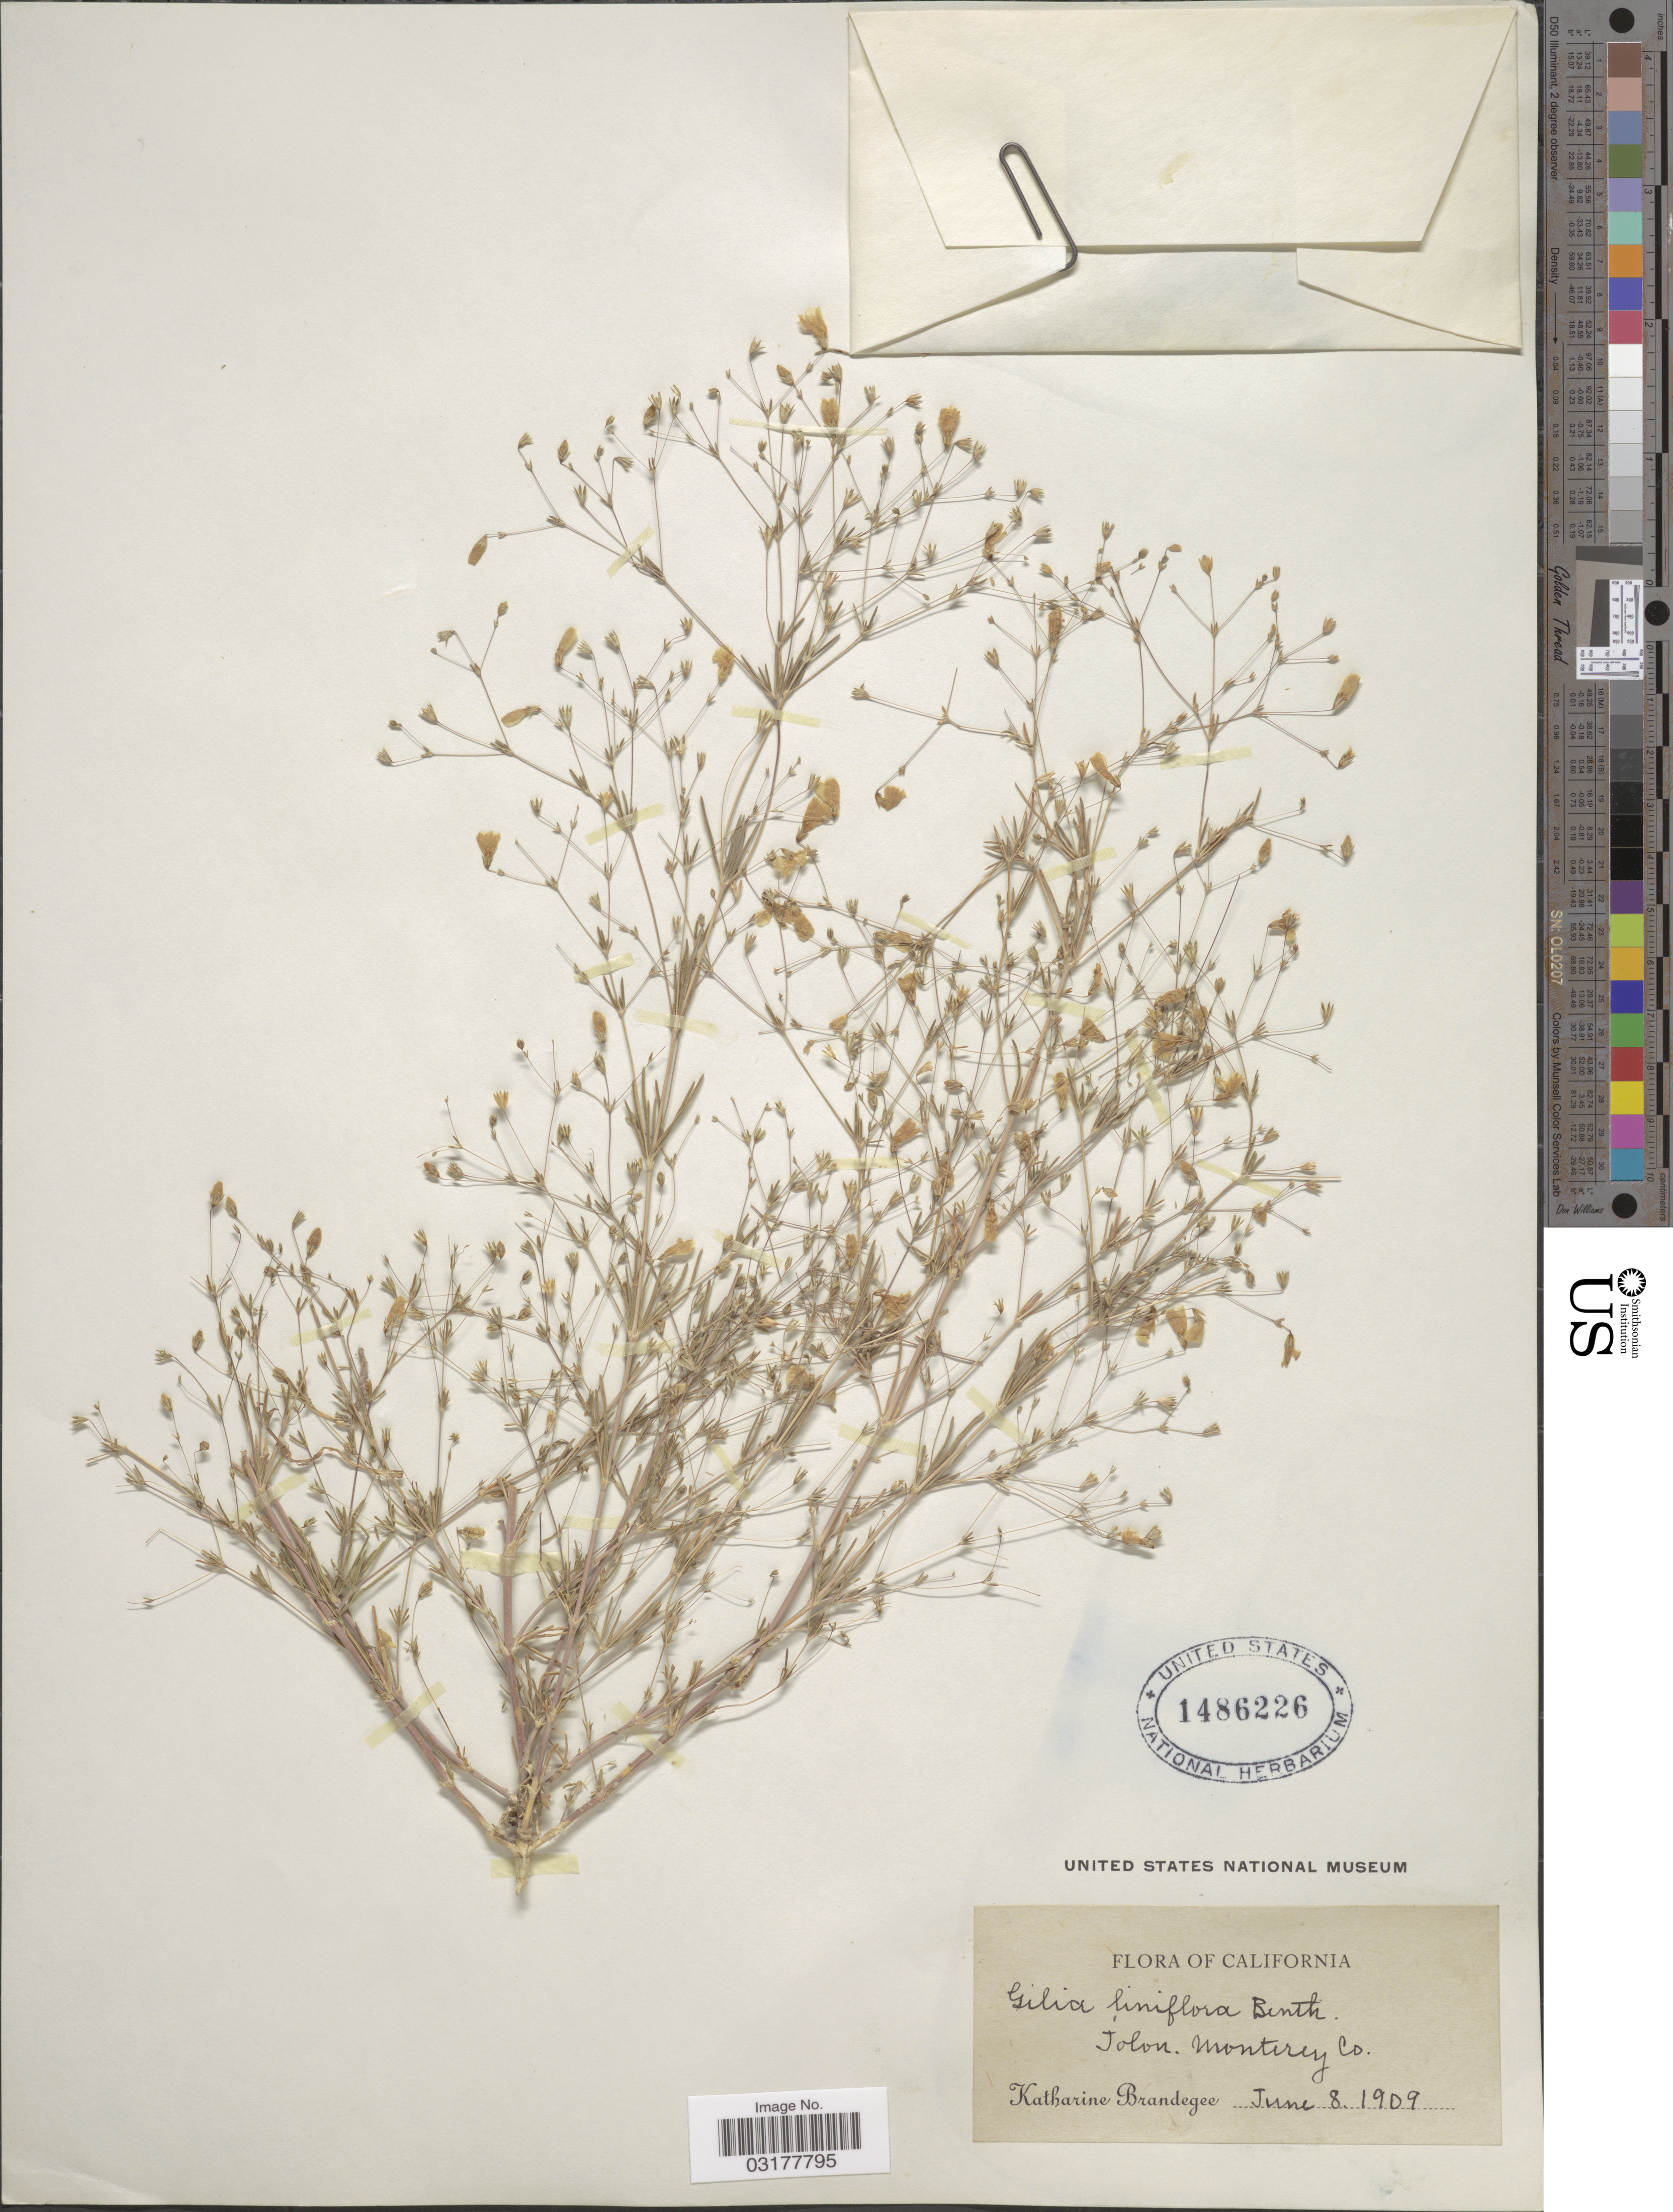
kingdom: Plantae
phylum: Tracheophyta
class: Magnoliopsida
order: Ericales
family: Polemoniaceae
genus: Leptosiphon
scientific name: Leptosiphon liniflorus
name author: (Benth.) J.M. Porter & L.A. Johnson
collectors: M. K. Brandegee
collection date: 1909-06-08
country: United States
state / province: California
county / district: Monterey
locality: Jolon. Monterey Co.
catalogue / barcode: US 1486226